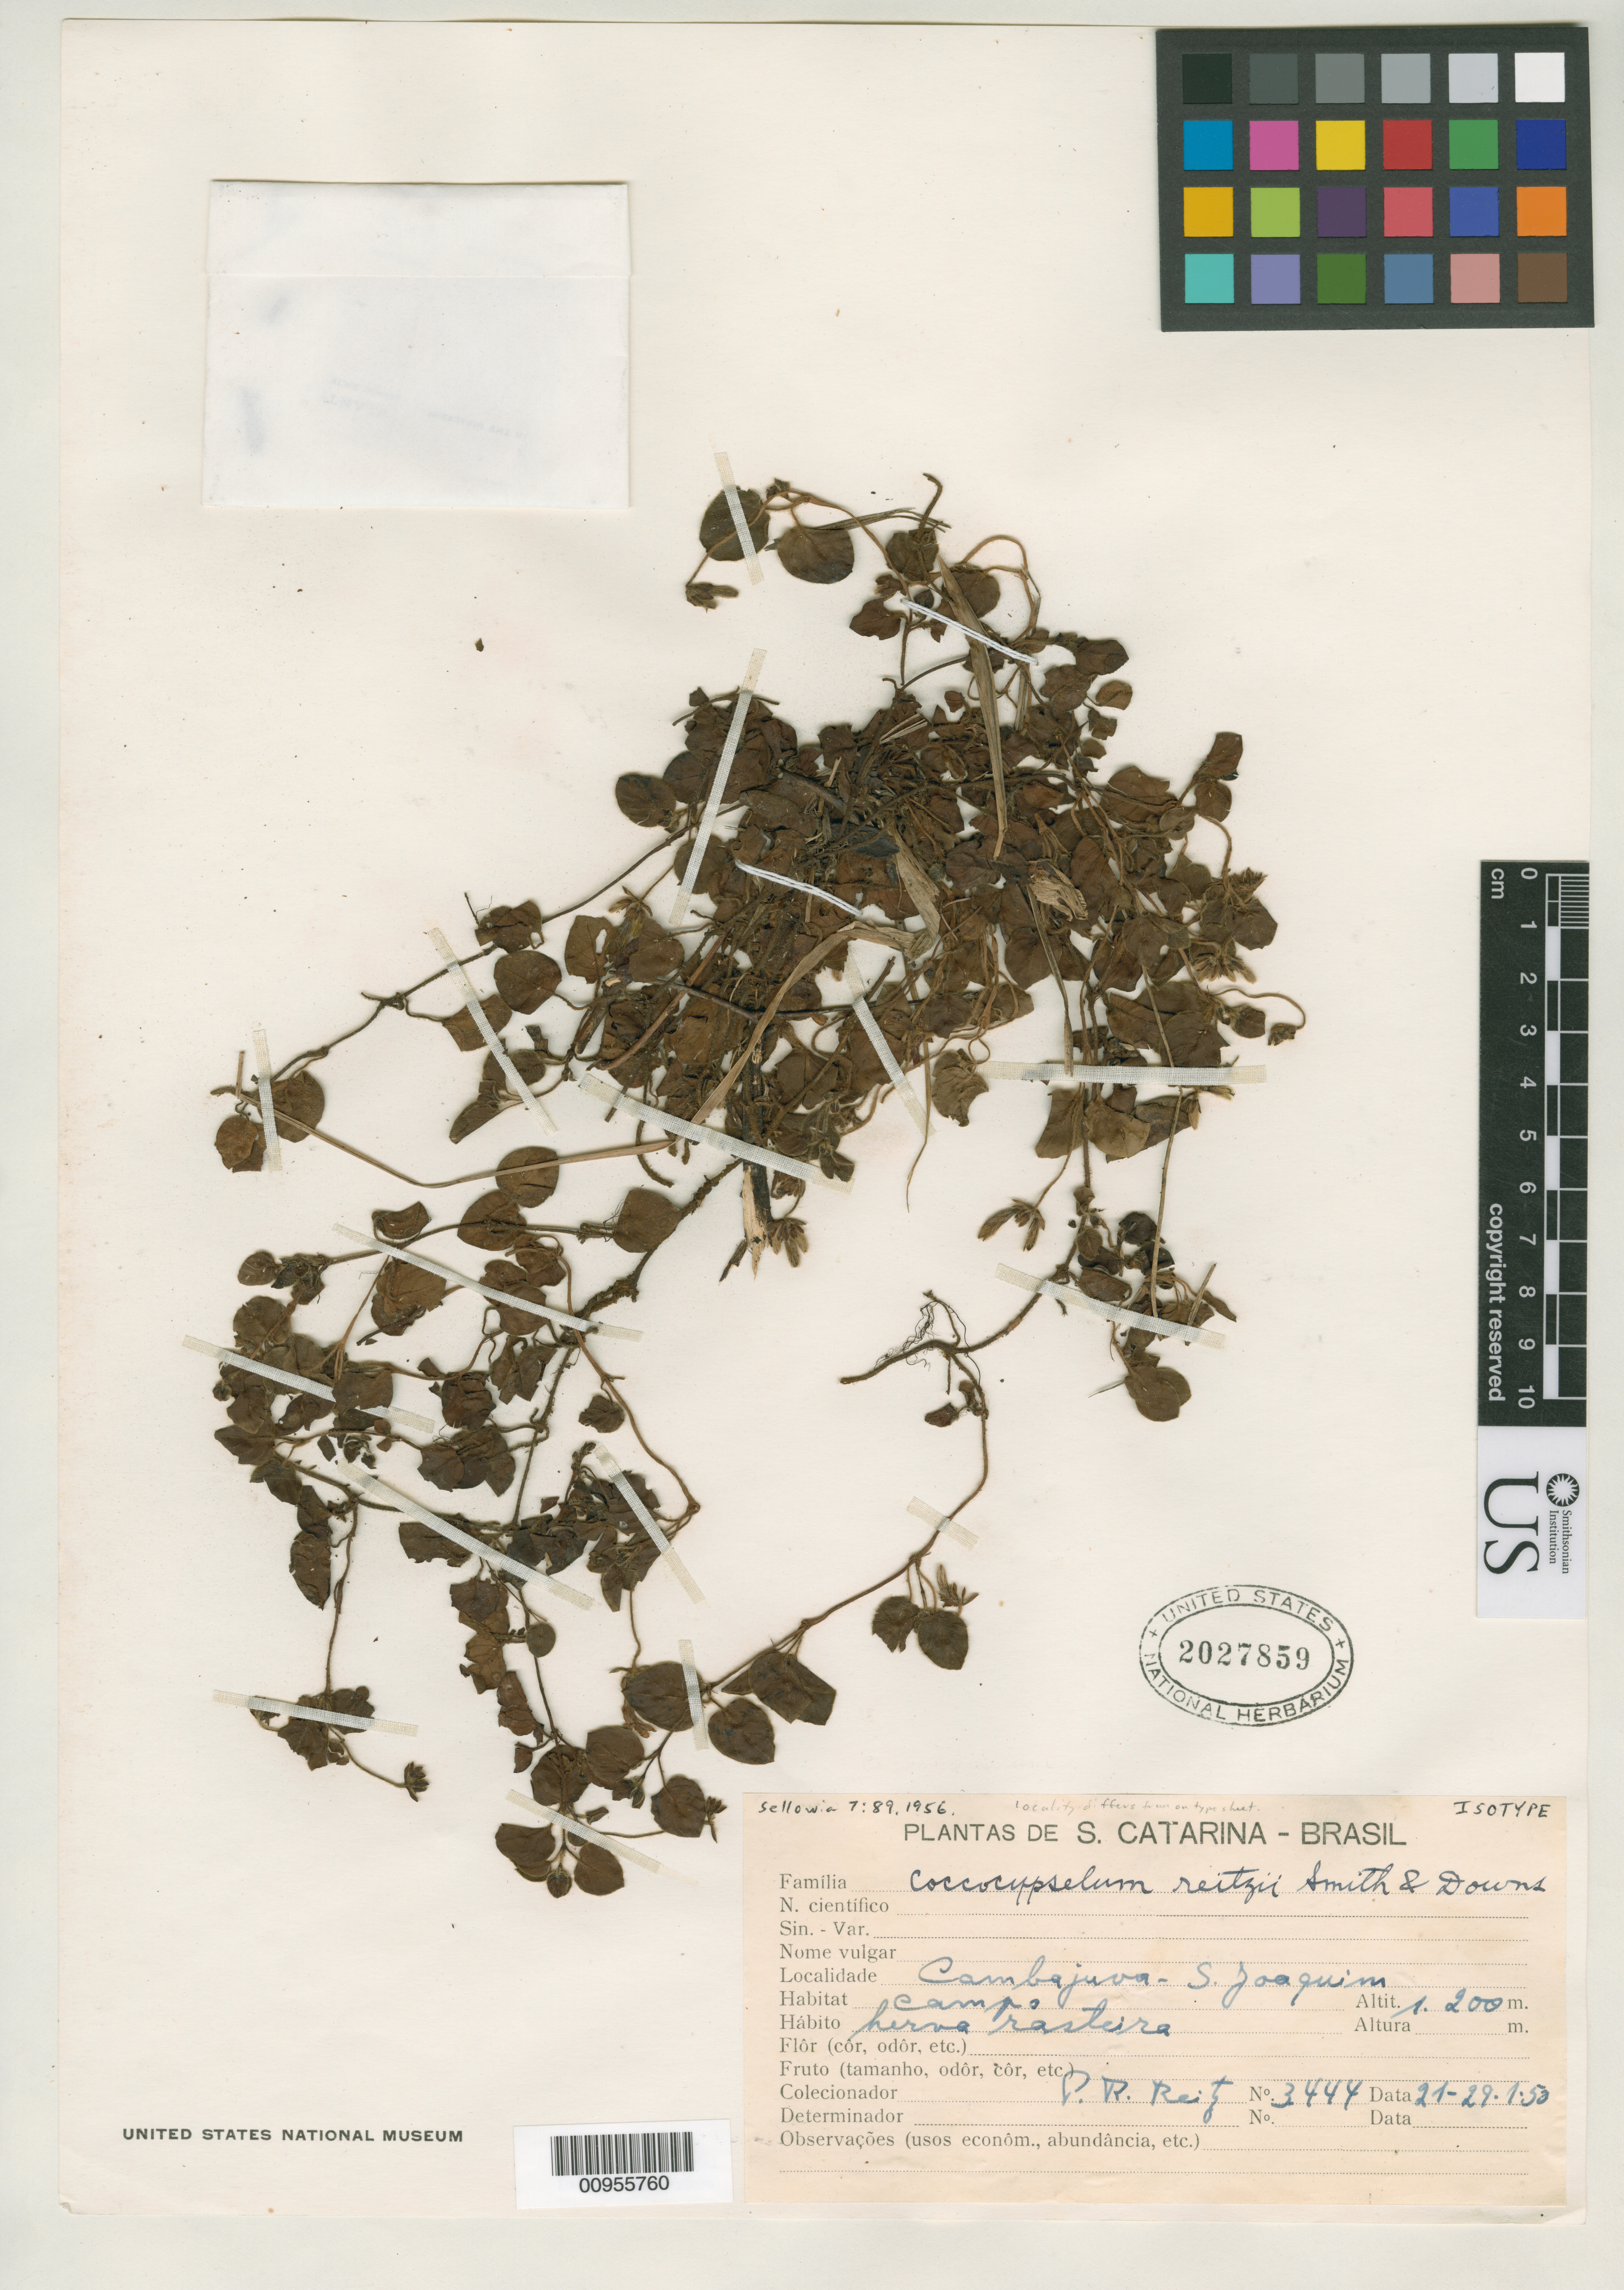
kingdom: Plantae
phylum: Tracheophyta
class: Magnoliopsida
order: Gentianales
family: Rubiaceae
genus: Coccocypselum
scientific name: Coccocypselum reitzii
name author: L.B. Sm. & Downs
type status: Isotype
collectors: R. Reitz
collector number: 3444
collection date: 1950-01-21/1950-01-29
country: Brazil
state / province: Santa Catarina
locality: Cambajuva - S. Joaquim. [Holotype locality, Pachinal, Bom Jardim, Sao Joaquim.]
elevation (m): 1200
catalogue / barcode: US 2027859